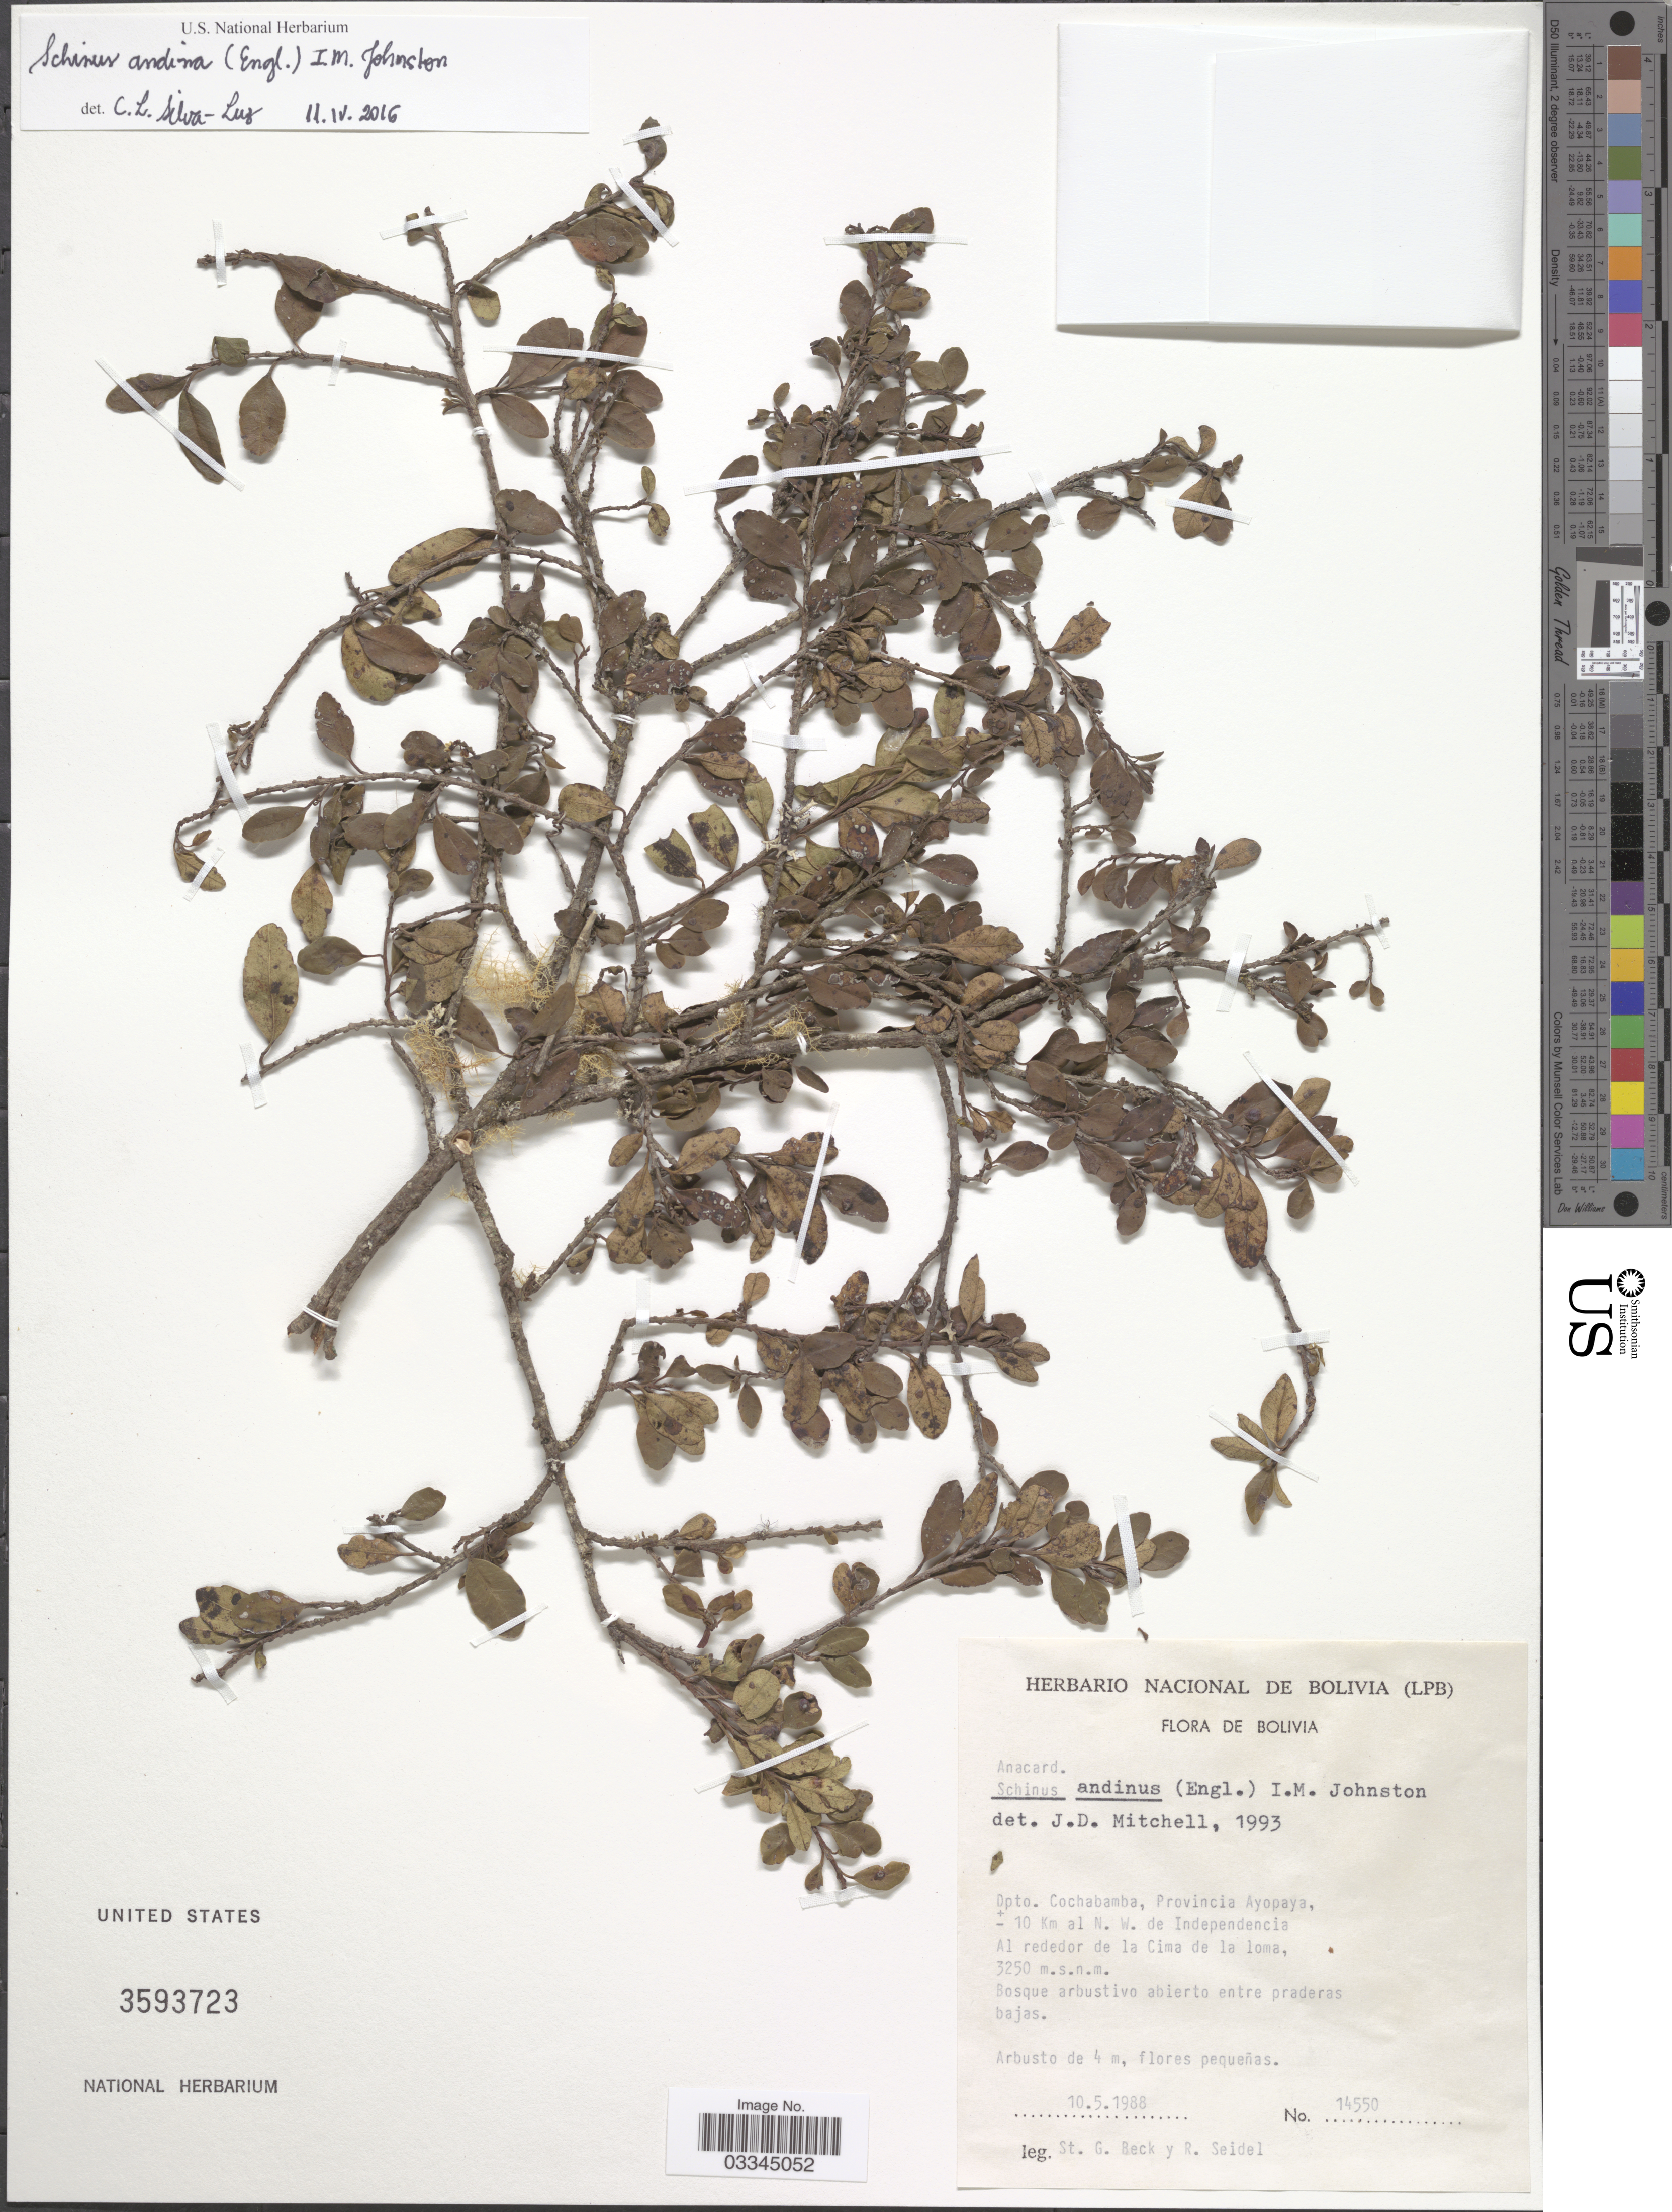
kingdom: Plantae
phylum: Tracheophyta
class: Magnoliopsida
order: Sapindales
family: Anacardiaceae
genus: Schinus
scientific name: Schinus minutiflora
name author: Silva-Luz & Pirani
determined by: Mitchell, J. D.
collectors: S. G. Beck & R. Seidel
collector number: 14550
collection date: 1988-05-10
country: Bolivia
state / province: Cochabamba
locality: Dpto. Cochabamba, Provincia Ayopaya, ± 10 Km al N.W. de Independencia. Al rededor de la Cima de la loma.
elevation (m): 3250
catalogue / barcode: US 3593723